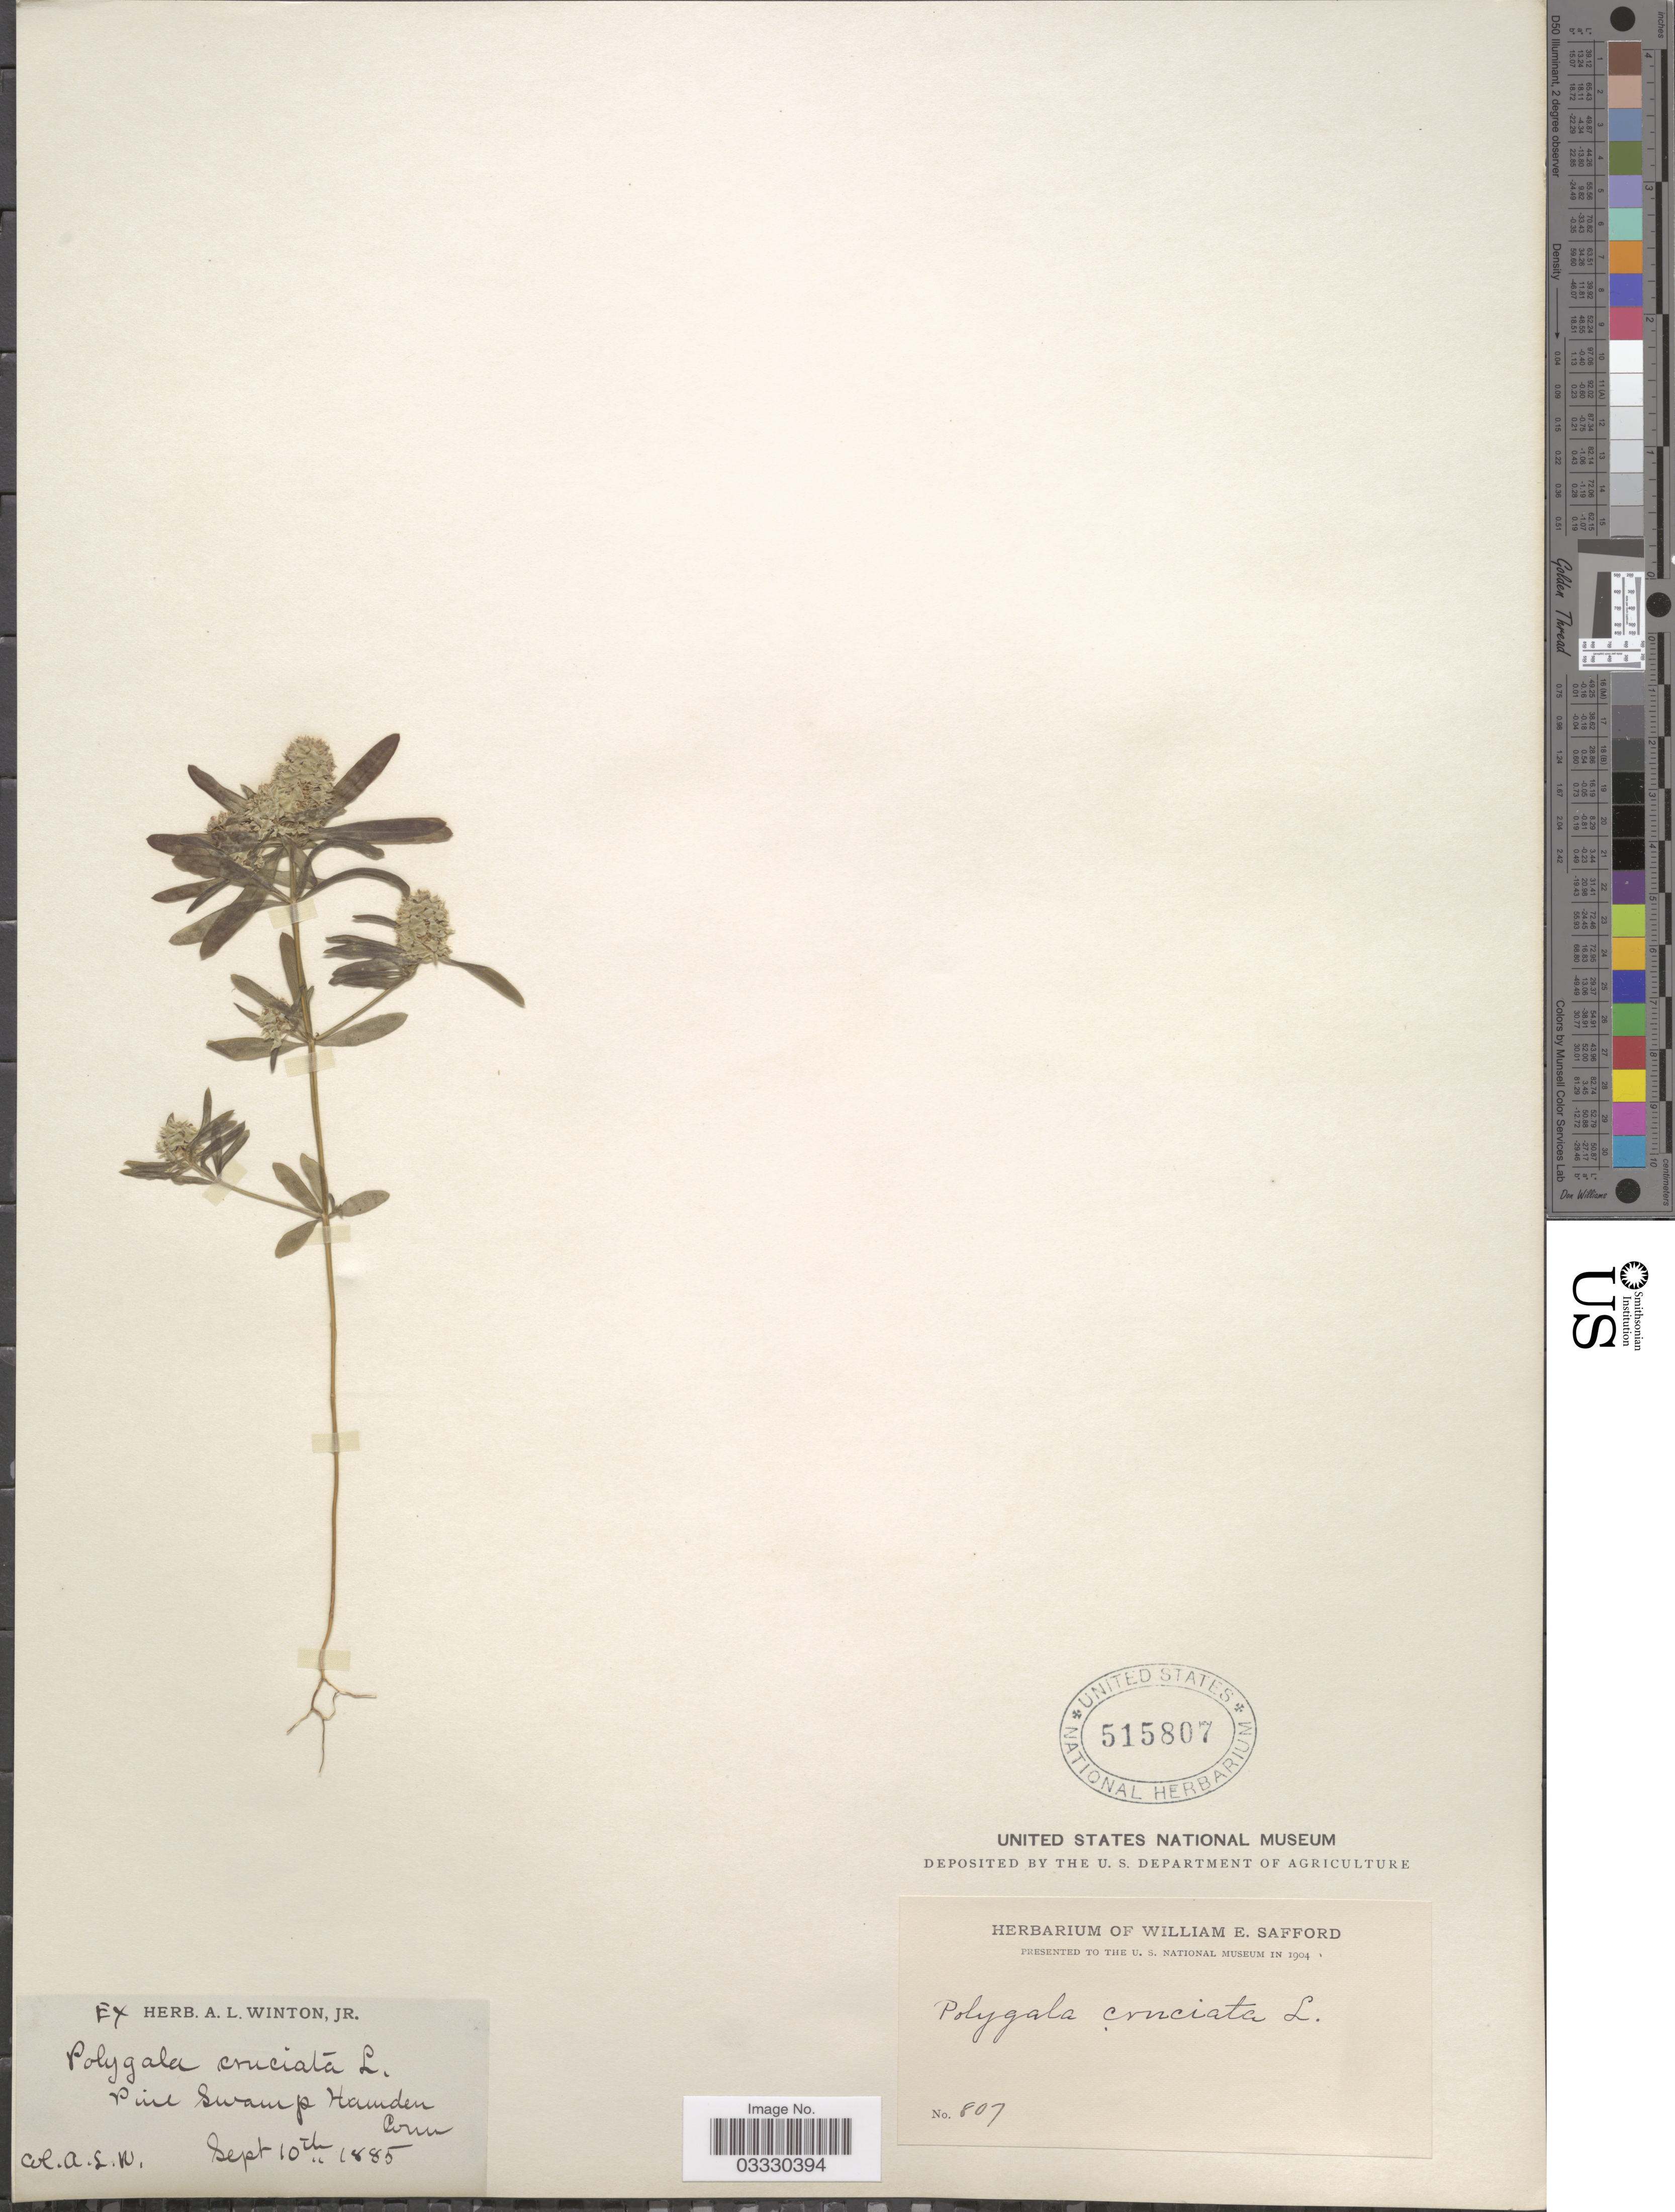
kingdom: Plantae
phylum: Tracheophyta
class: Magnoliopsida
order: Fabales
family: Polygalaceae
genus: Polygala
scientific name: Polygala cruciata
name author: L.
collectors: A. Winton Jr.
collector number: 807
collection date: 1885-09-10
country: United States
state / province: Connecticut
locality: Pine Swamp Hamden.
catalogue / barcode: US 515807